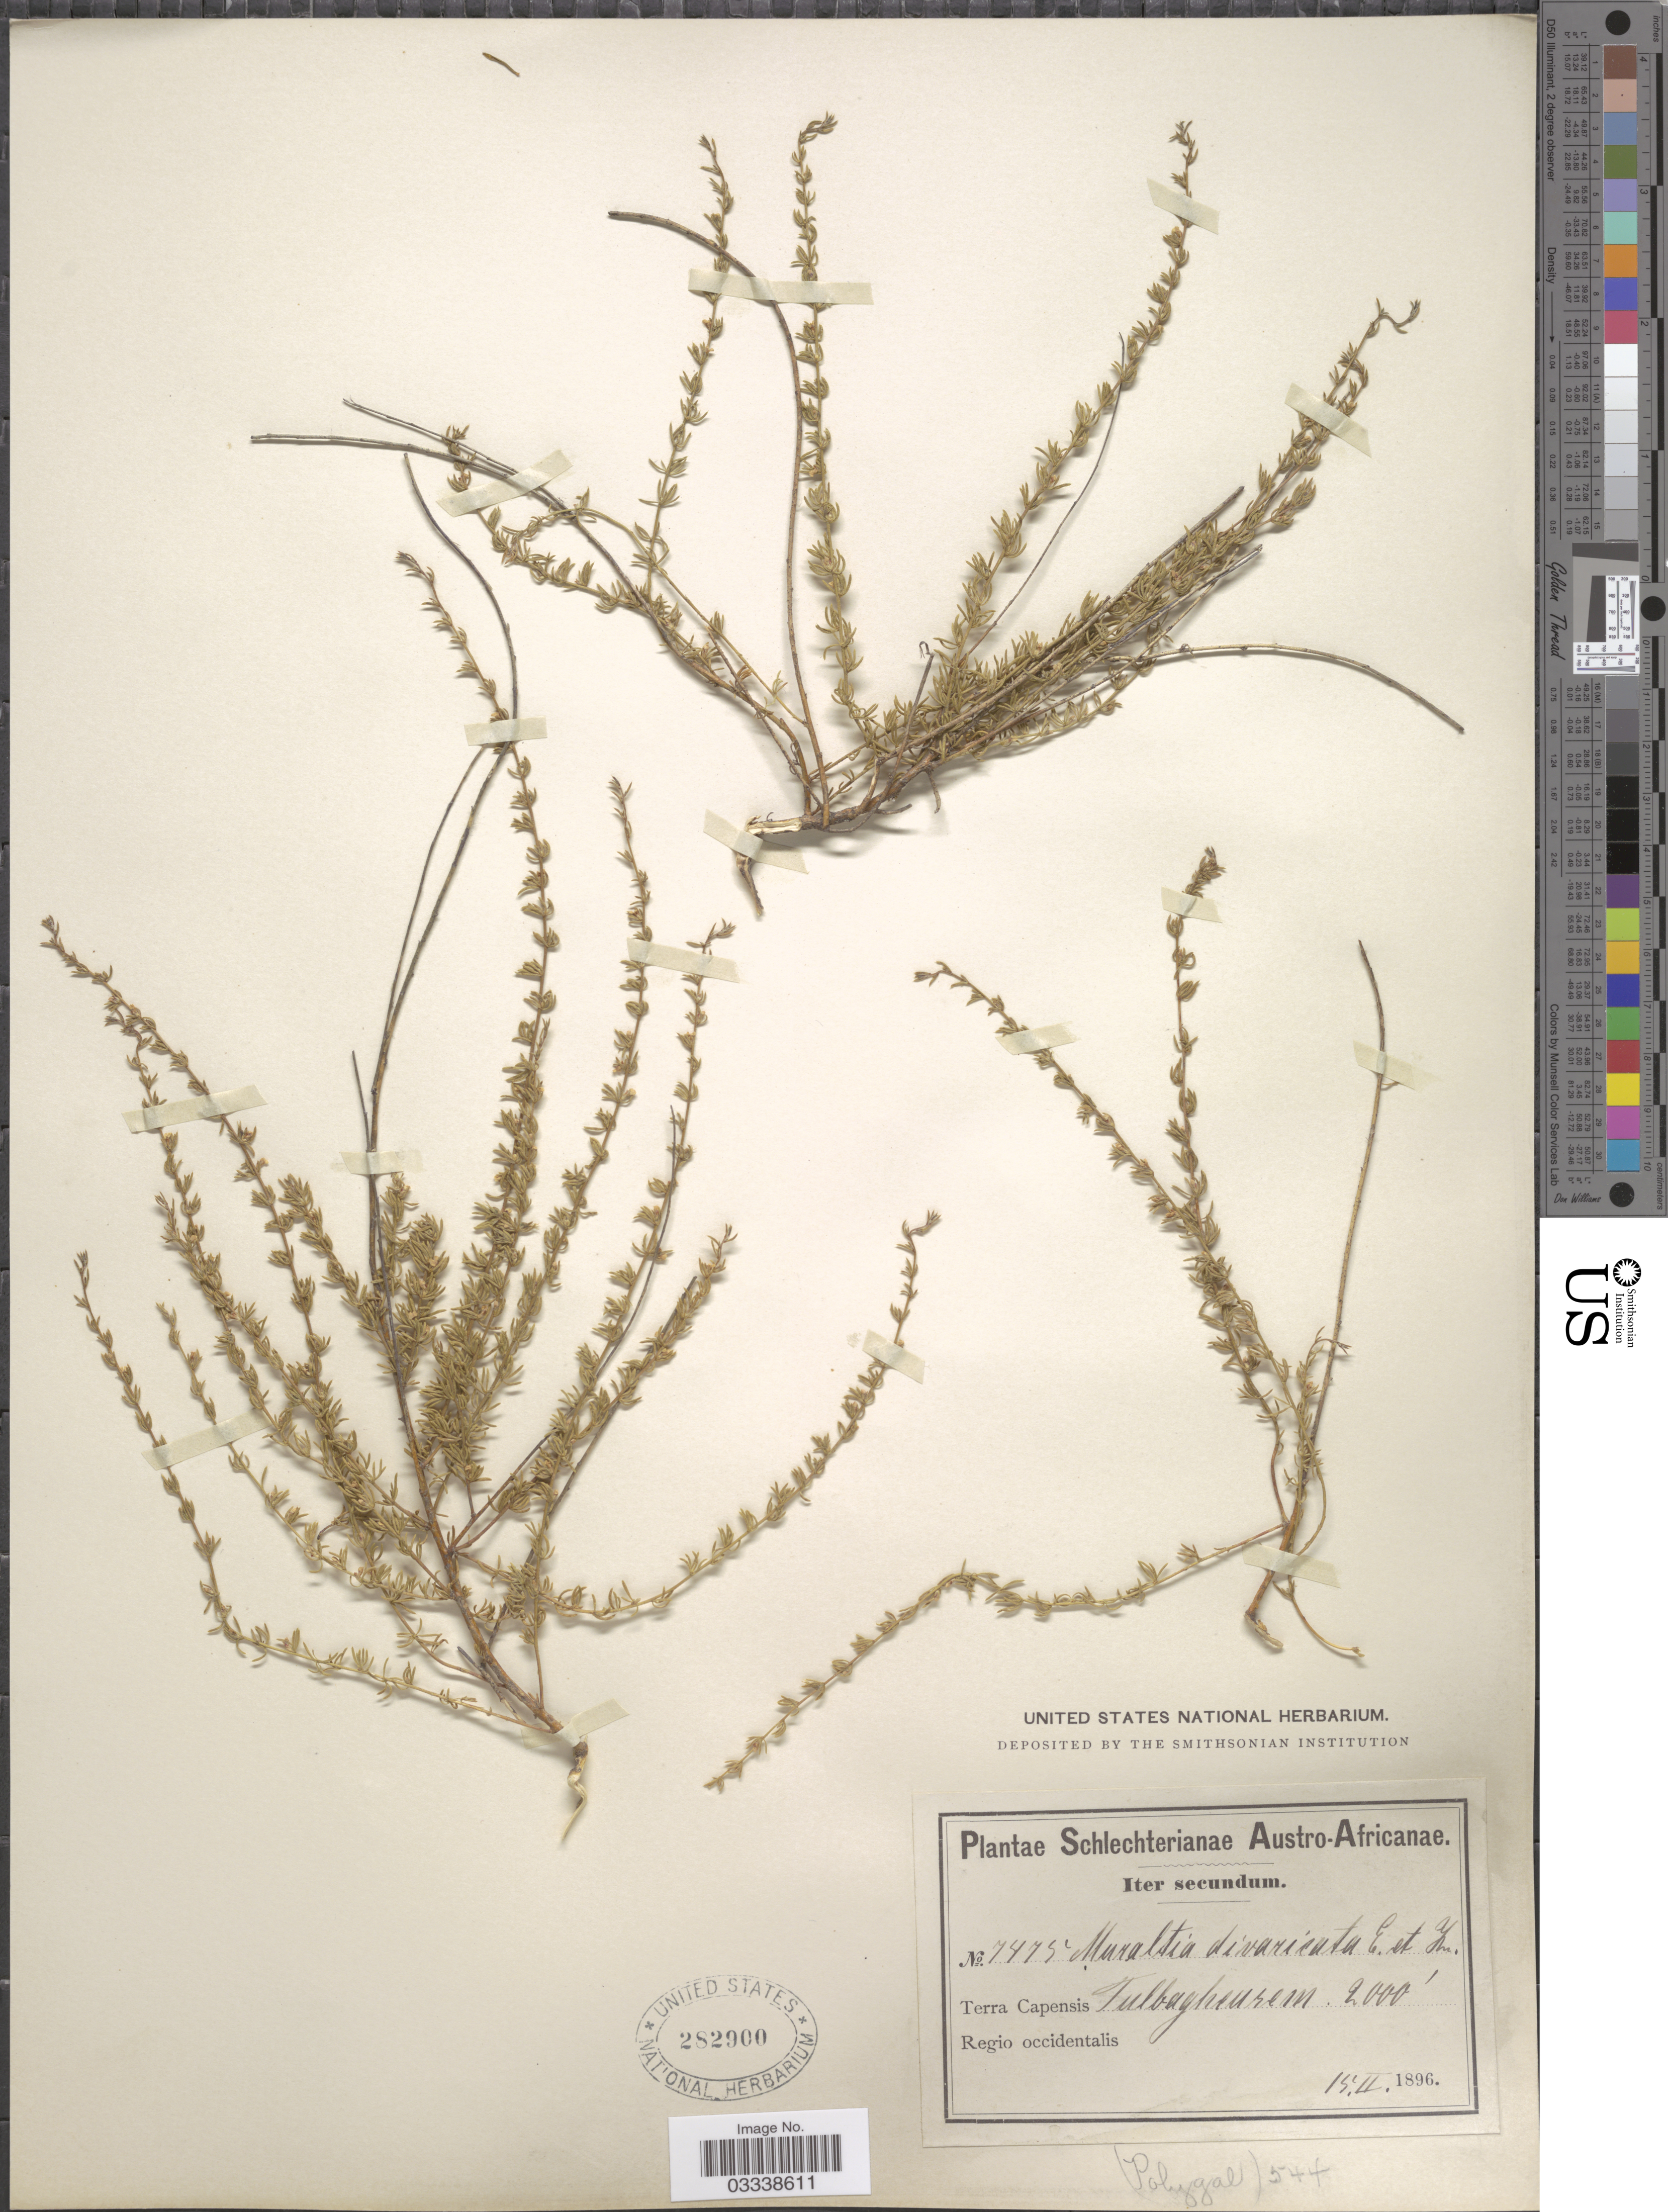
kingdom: Plantae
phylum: Tracheophyta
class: Magnoliopsida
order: Fabales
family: Polygalaceae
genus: Muraltia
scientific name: Muraltia divaricata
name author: Eckl. & Zeyh.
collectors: Schlechter, --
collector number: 7475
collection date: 1896-02-15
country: South Africa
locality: Austro-Africanae, Terra Capensis, Regio occidentalis. Tulbagheurem.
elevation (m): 610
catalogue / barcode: US 282900